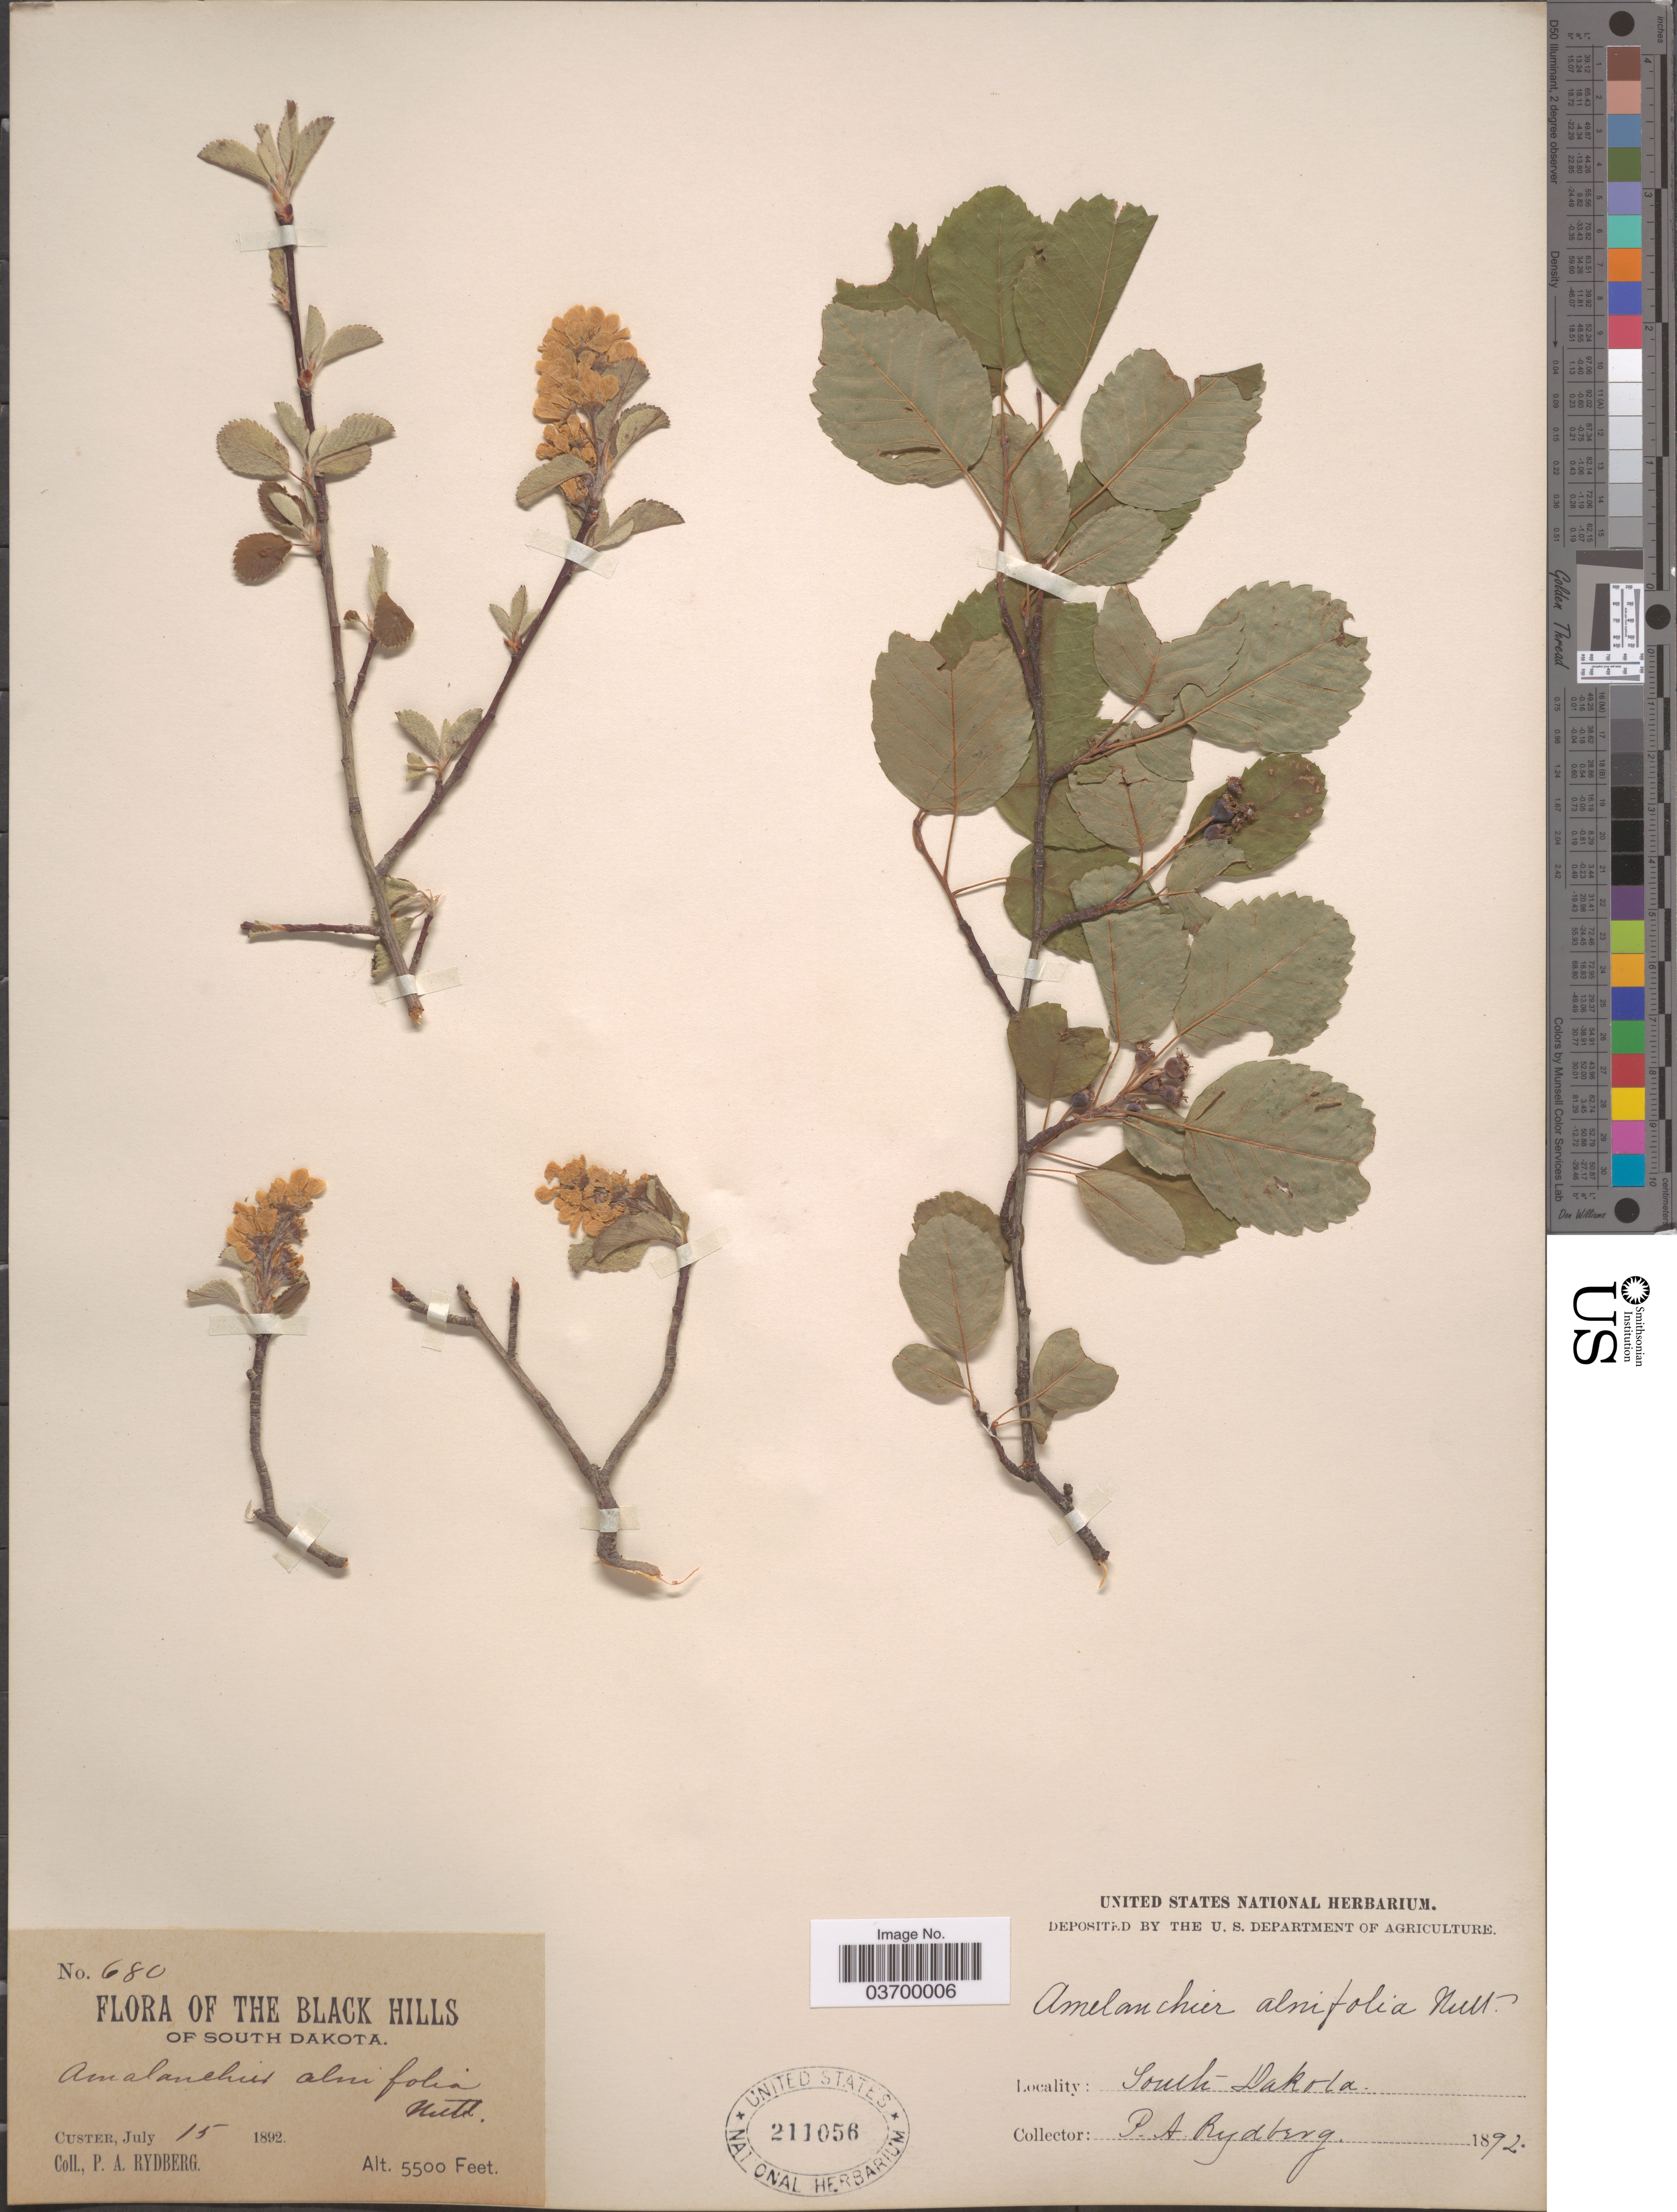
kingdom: Plantae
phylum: Tracheophyta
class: Magnoliopsida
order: Rosales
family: Rosaceae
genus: Amelanchier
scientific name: Amelanchier alnifolia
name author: (Nutt.) Nutt. ex M. Roem.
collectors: P. A. Rydberg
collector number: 680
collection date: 1892-07-15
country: United States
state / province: South Dakota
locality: The Black Hills. Custer.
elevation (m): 1676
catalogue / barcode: US 211056